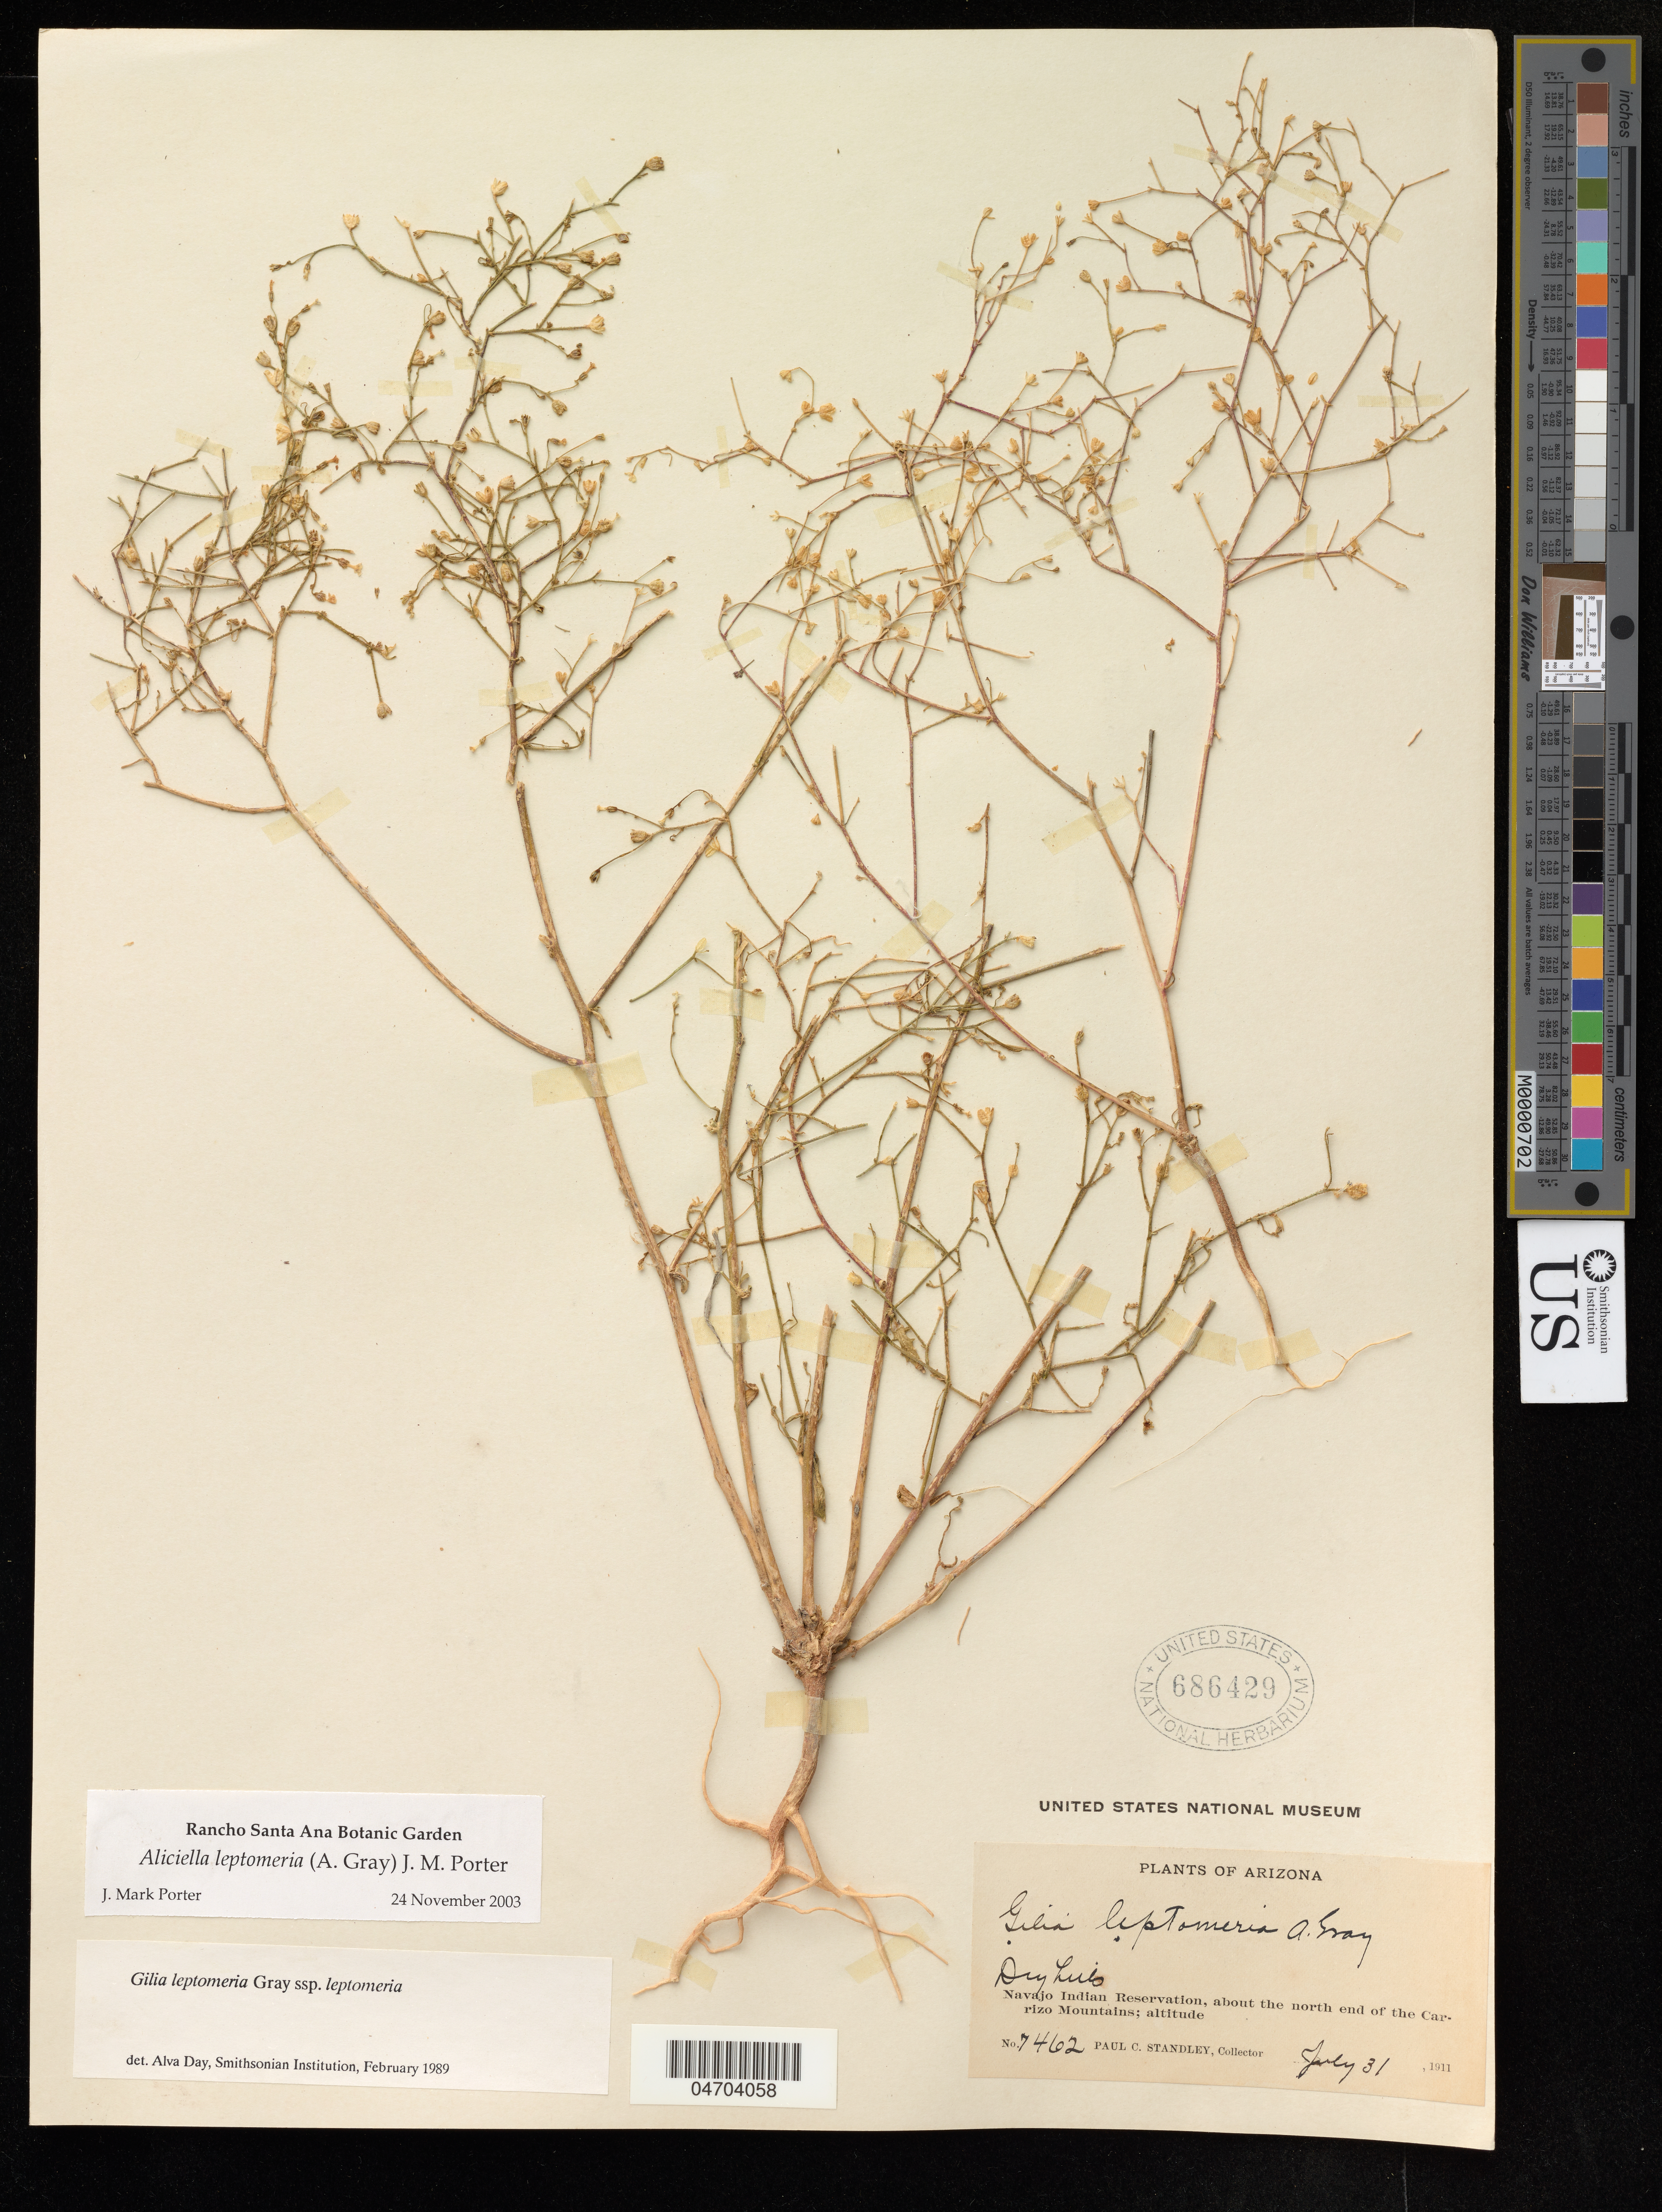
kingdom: Plantae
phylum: Tracheophyta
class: Magnoliopsida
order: Ericales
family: Polemoniaceae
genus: Aliciella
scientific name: Aliciella leptomeria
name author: (A. Gray) J.M. Porter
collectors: P. C. Standley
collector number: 7462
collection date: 1911-07-31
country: United States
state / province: Arizona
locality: Navajo Indian Reservation, about the north end of the Carrizo Mountains.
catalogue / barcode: US 686429